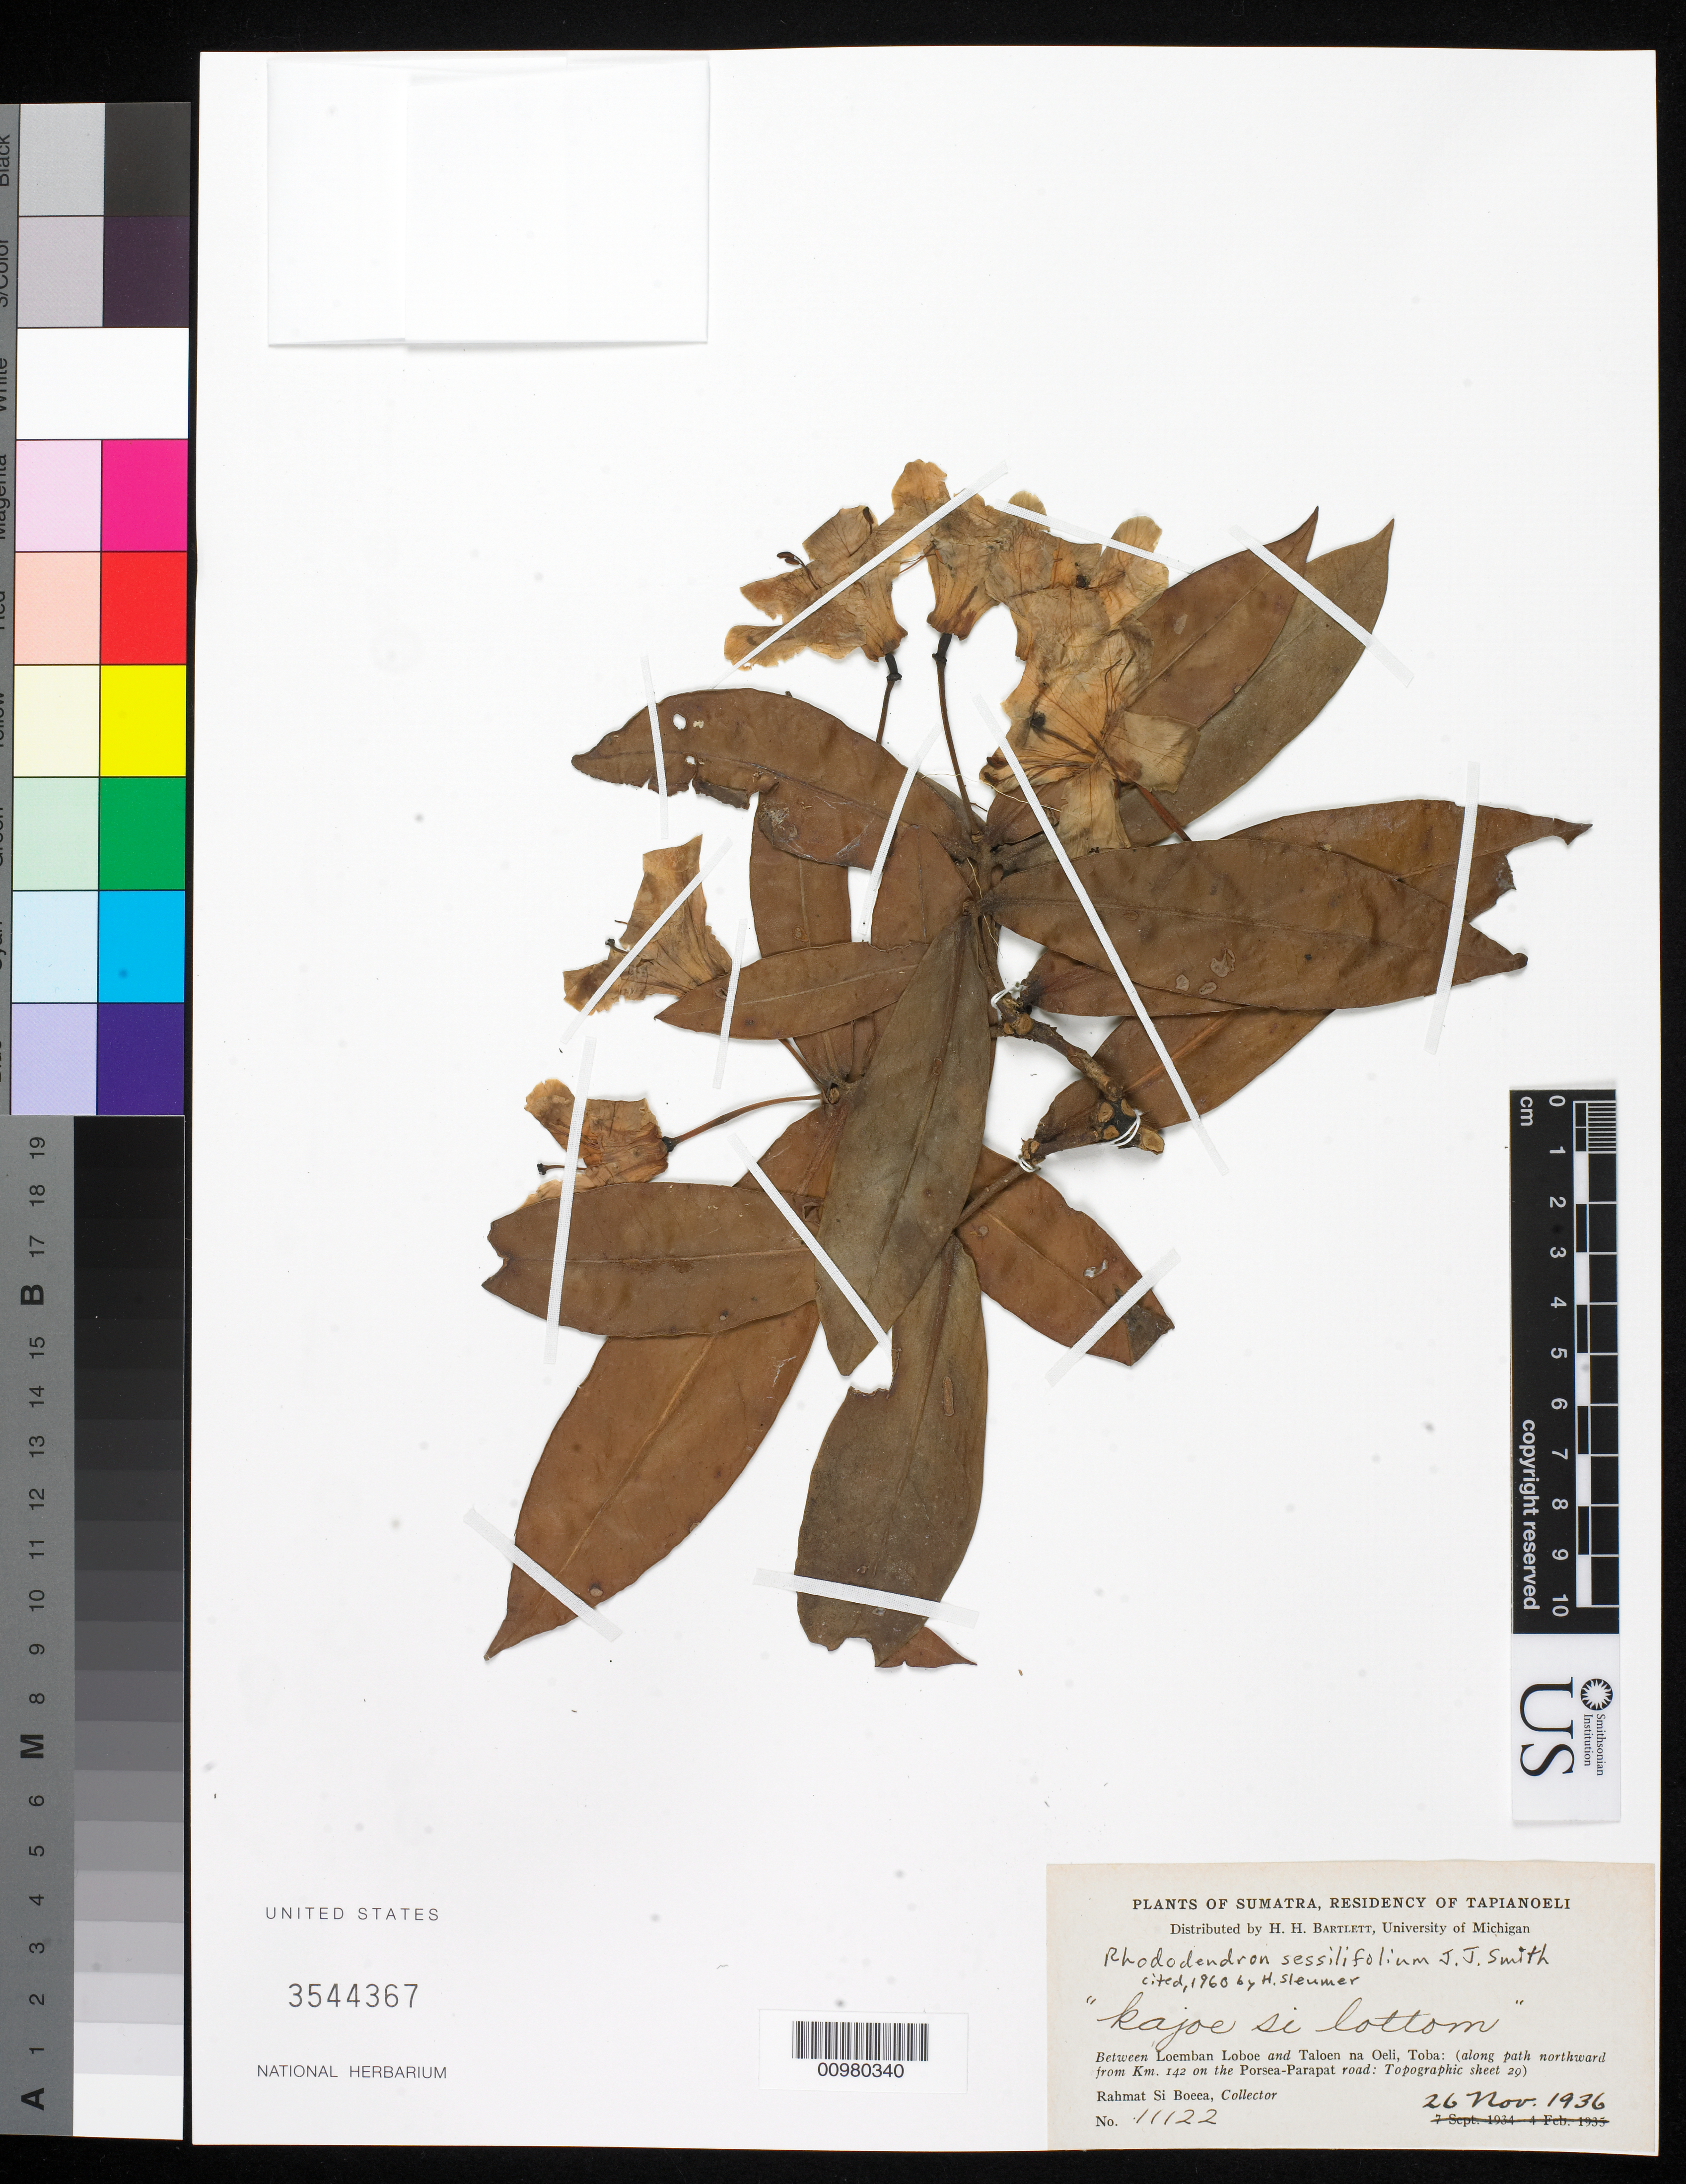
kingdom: Plantae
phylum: Tracheophyta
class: Magnoliopsida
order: Ericales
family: Ericaceae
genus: Rhododendron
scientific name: Rhododendron sessilifolium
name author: J.J. Sm.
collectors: Rahmat Si Boeea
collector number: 11122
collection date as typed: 26 Nov 1936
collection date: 1936-11-26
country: Indonesia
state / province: Sumatra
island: Sumatra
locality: (East Coast) Between Loemban Loboe and Taloen na Oeli, Toba (along path northward from Km. 142 on the Porsea-Parapat road).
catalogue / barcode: US 3544367